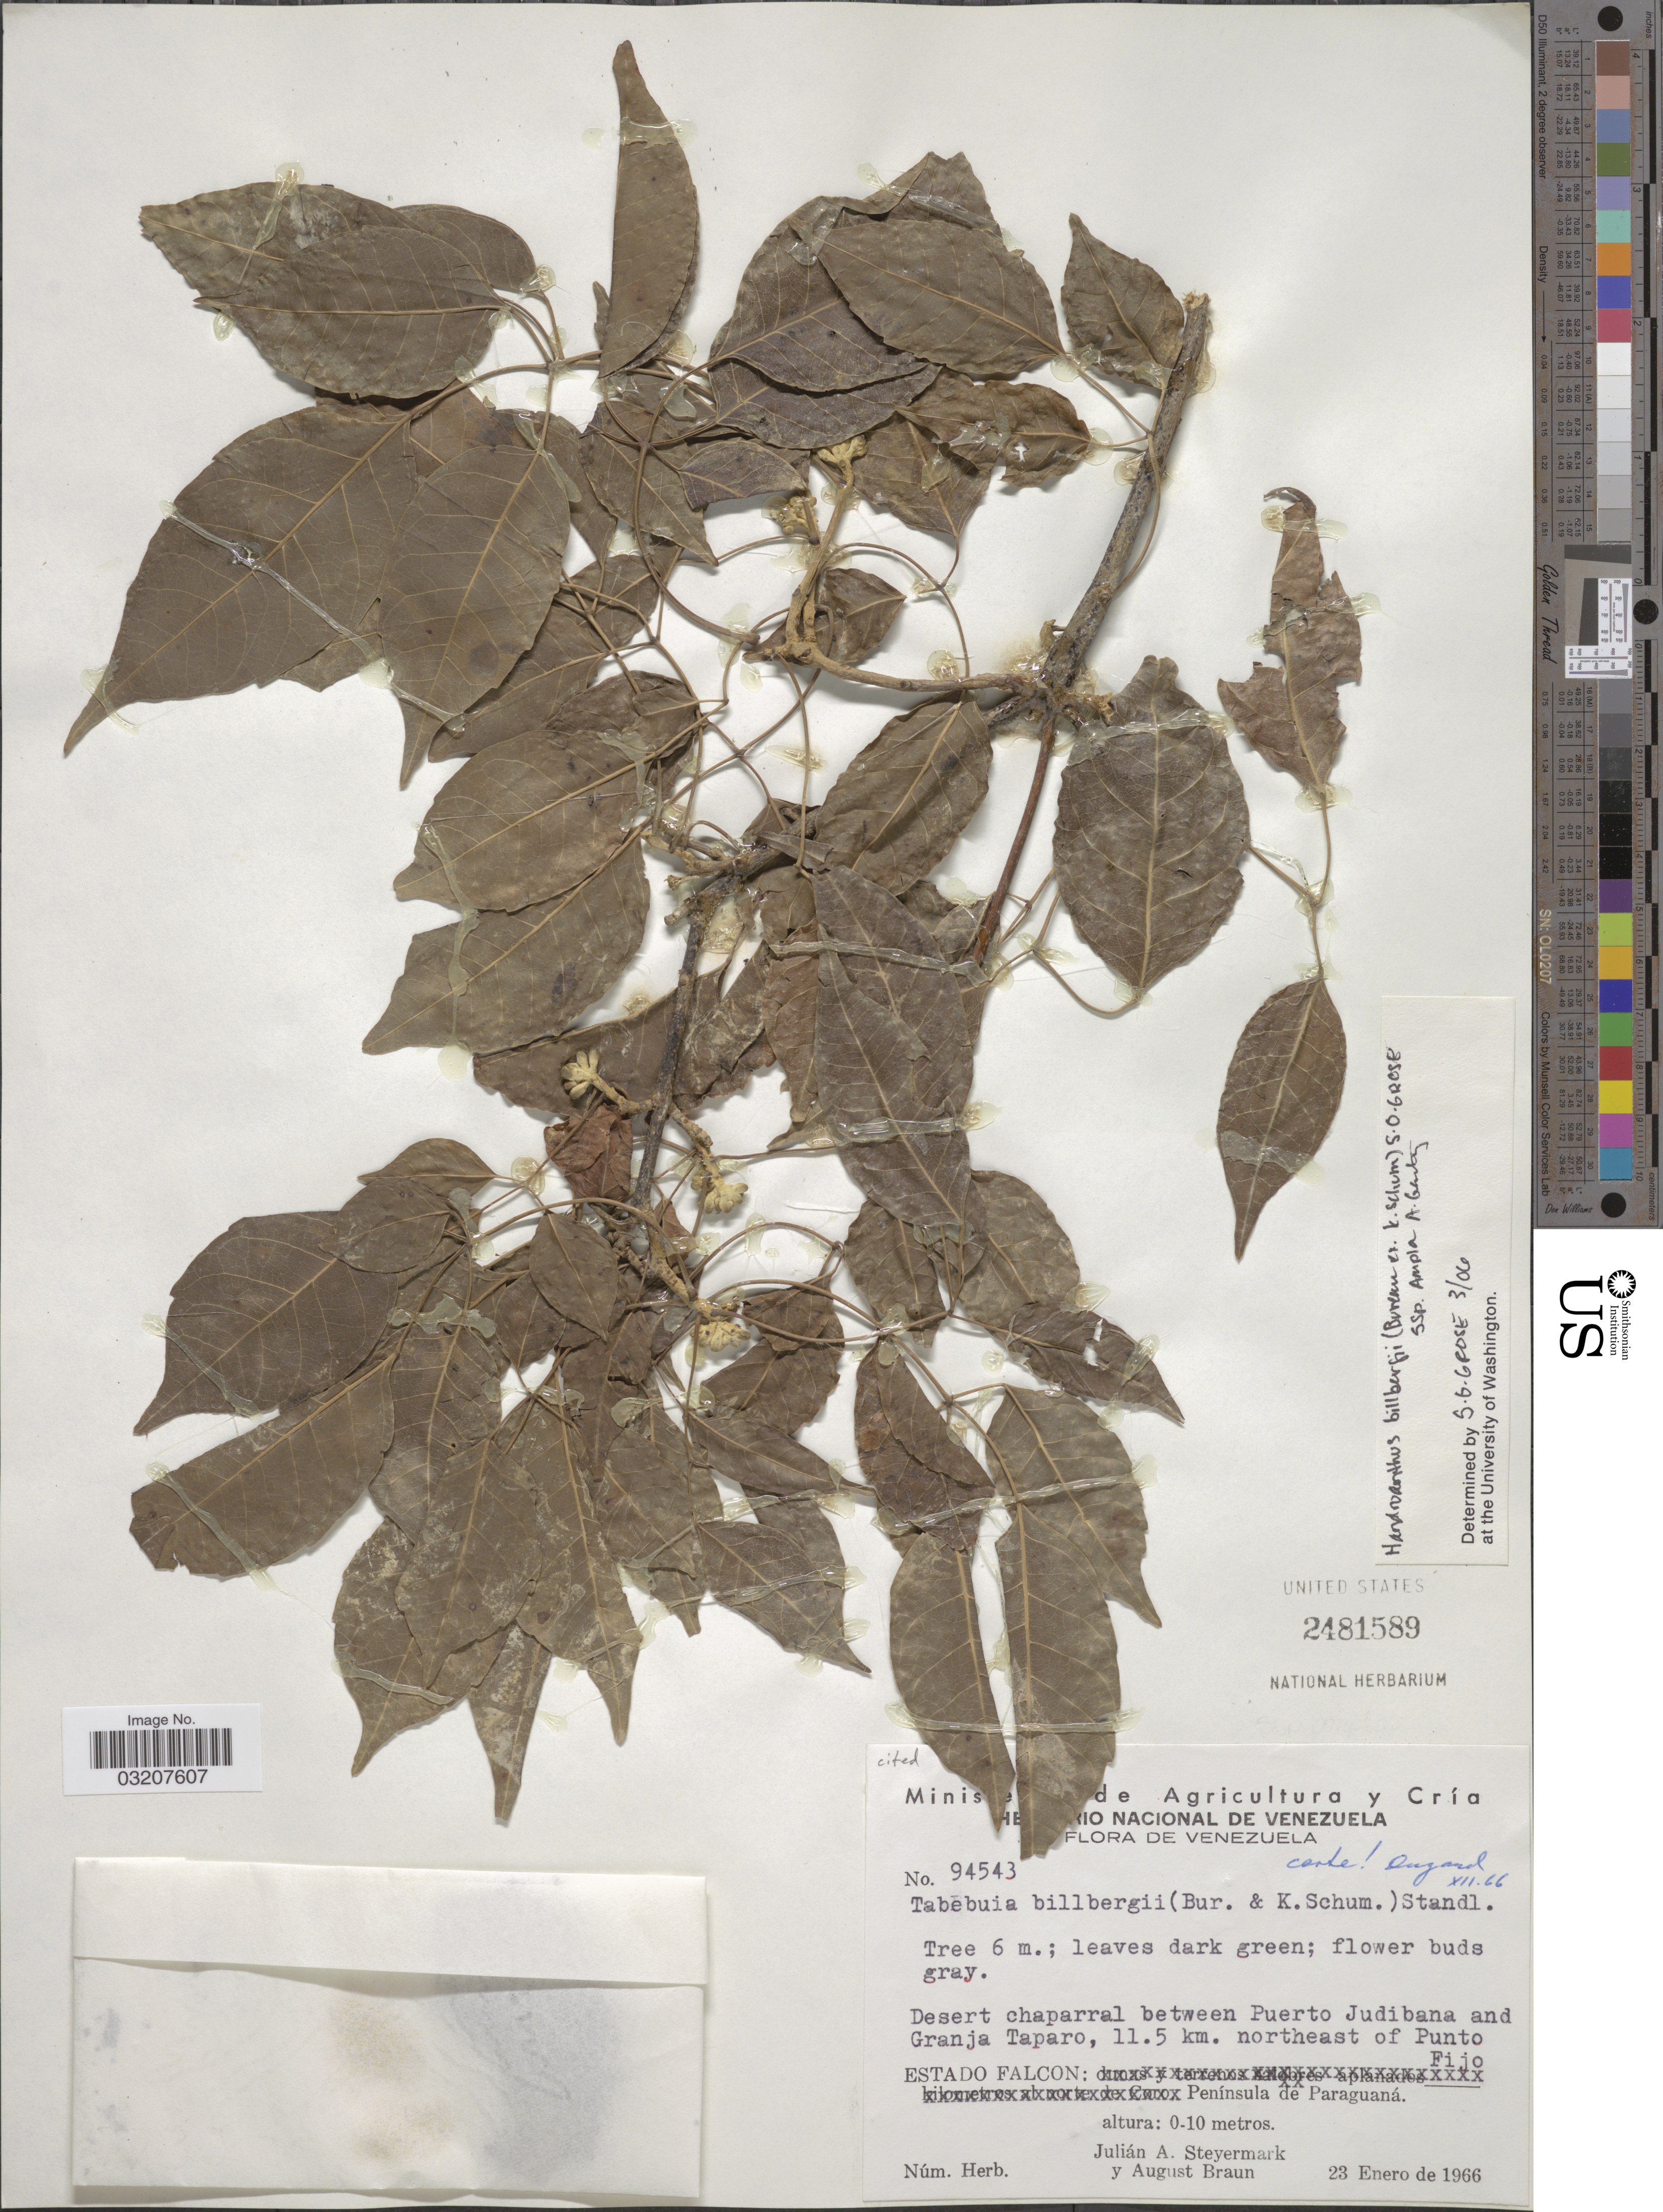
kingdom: Plantae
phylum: Tracheophyta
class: Magnoliopsida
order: Lamiales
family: Bignoniaceae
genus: Handroanthus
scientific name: Handroanthus billgergii subsp. amplus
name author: (A.H. Gentry) S.O. Grose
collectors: J. Steyermark & A. Braun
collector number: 94543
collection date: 1966-01-23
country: Venezuela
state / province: Falcón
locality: Desert chaparral between Puerto Judibana and Granja Taparo, 11.5 km. northeast of Punto Fijo. Península de Paraguaná.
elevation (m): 0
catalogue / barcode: US 2481589